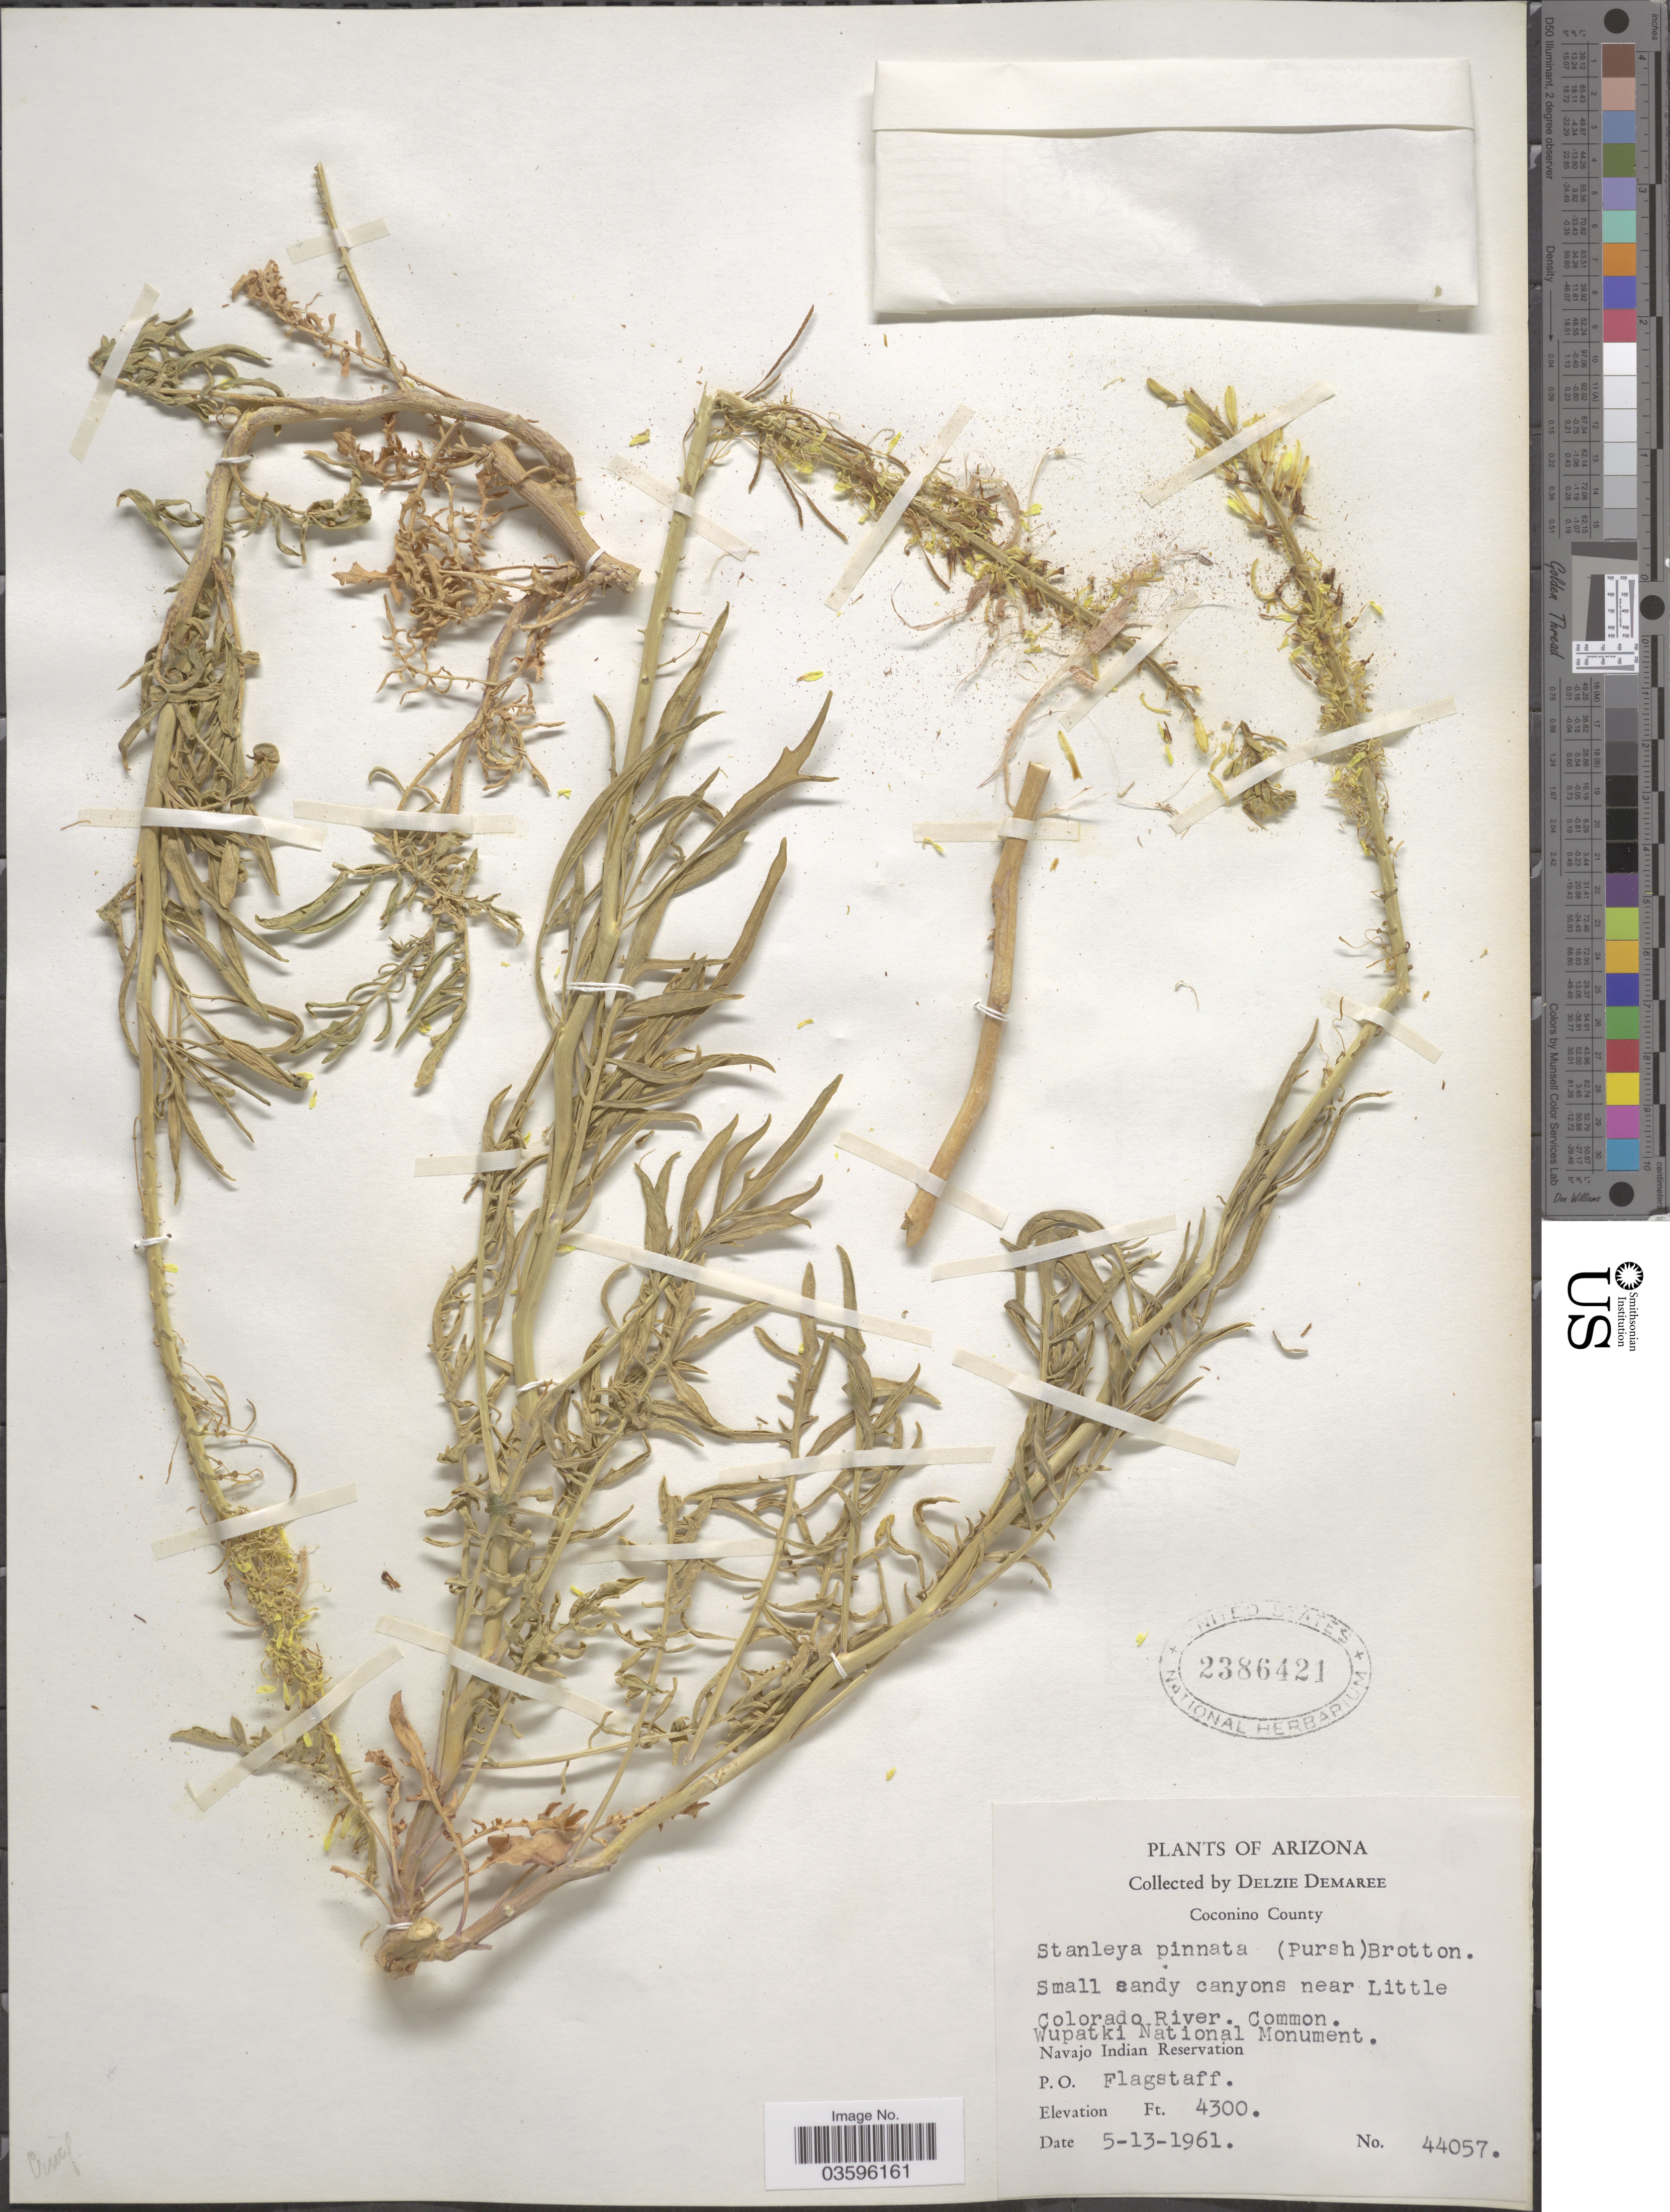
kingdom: Plantae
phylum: Tracheophyta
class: Magnoliopsida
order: Brassicales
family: Brassicaceae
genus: Stanleya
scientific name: Stanleya pinnata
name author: (Pursh) Britton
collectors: D. Demaree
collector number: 44057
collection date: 1961-05-13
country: United States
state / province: Arizona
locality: Coconino County. Small sandy canyons near Little Colorado River. Wupatki National Monument. Navajo Indian Reservation. P.O. Flagstaff.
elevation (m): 1311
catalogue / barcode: US 2386421